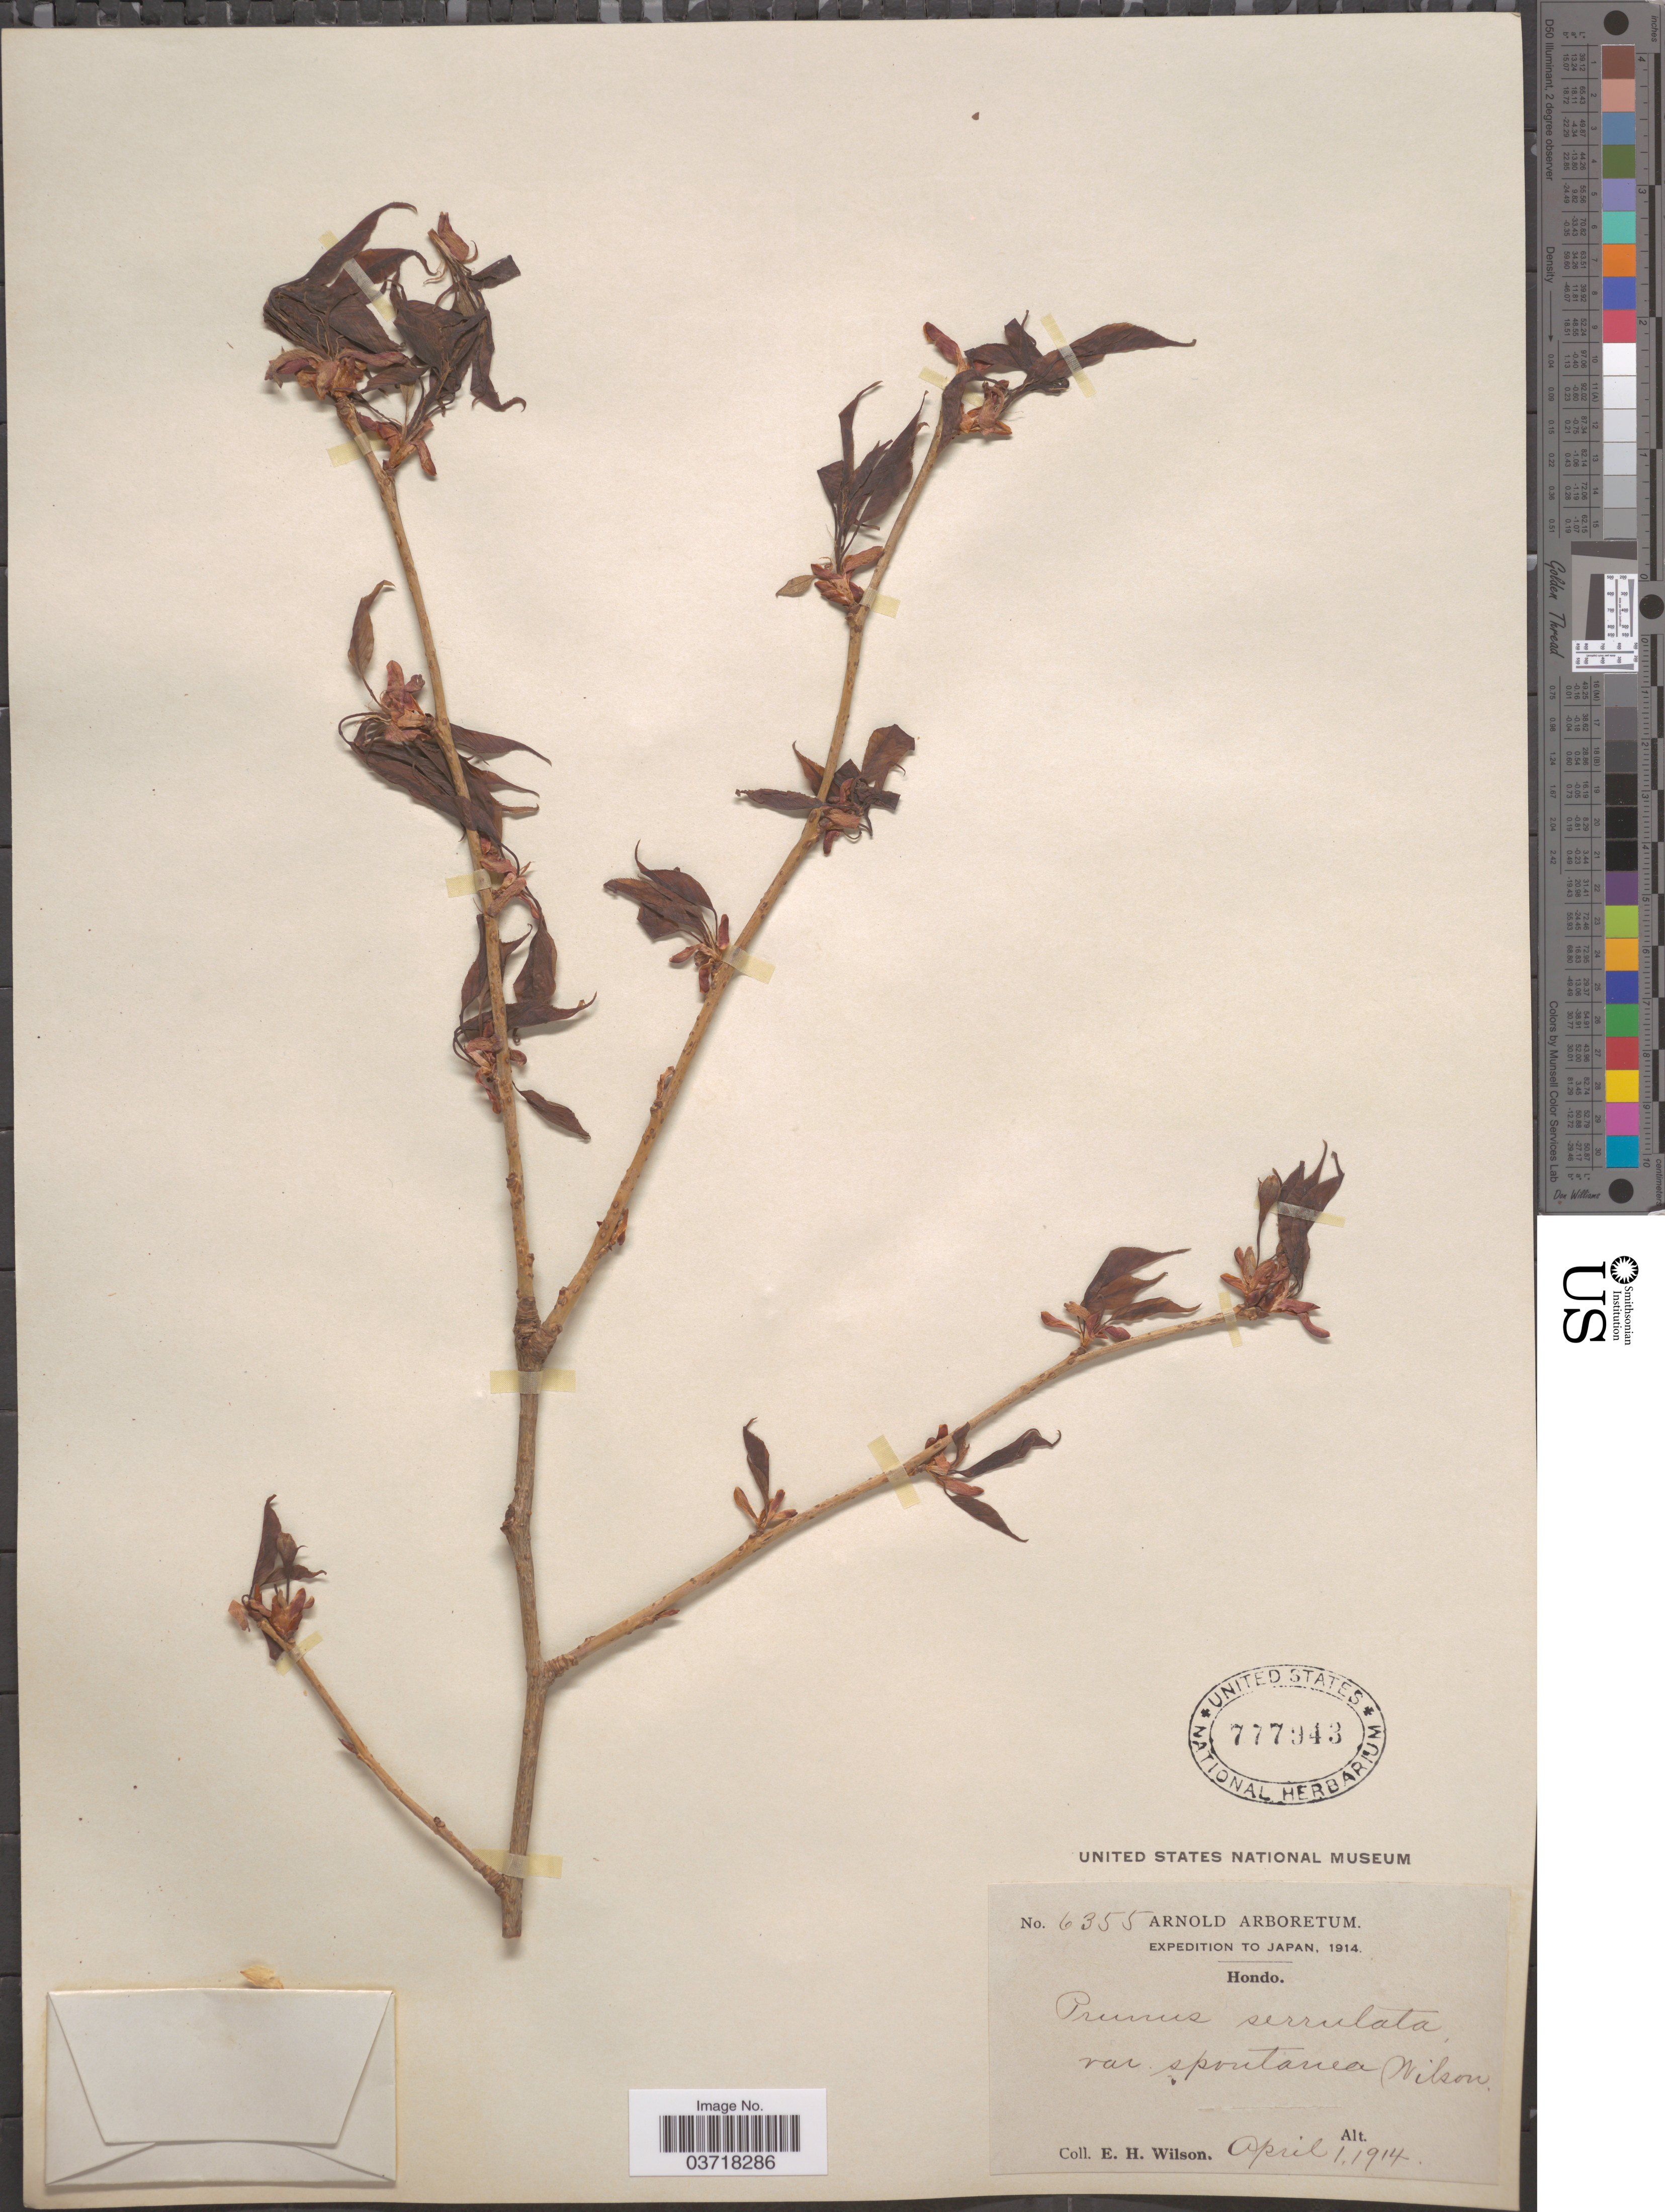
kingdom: Plantae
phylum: Tracheophyta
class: Magnoliopsida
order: Rosales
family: Rosaceae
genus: Prunus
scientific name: Prunus serrulata var. spontanea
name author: E.H. Wilson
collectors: E. Wilson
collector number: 6355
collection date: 1914-04-01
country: Japan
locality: Hondo.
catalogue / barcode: US 777943